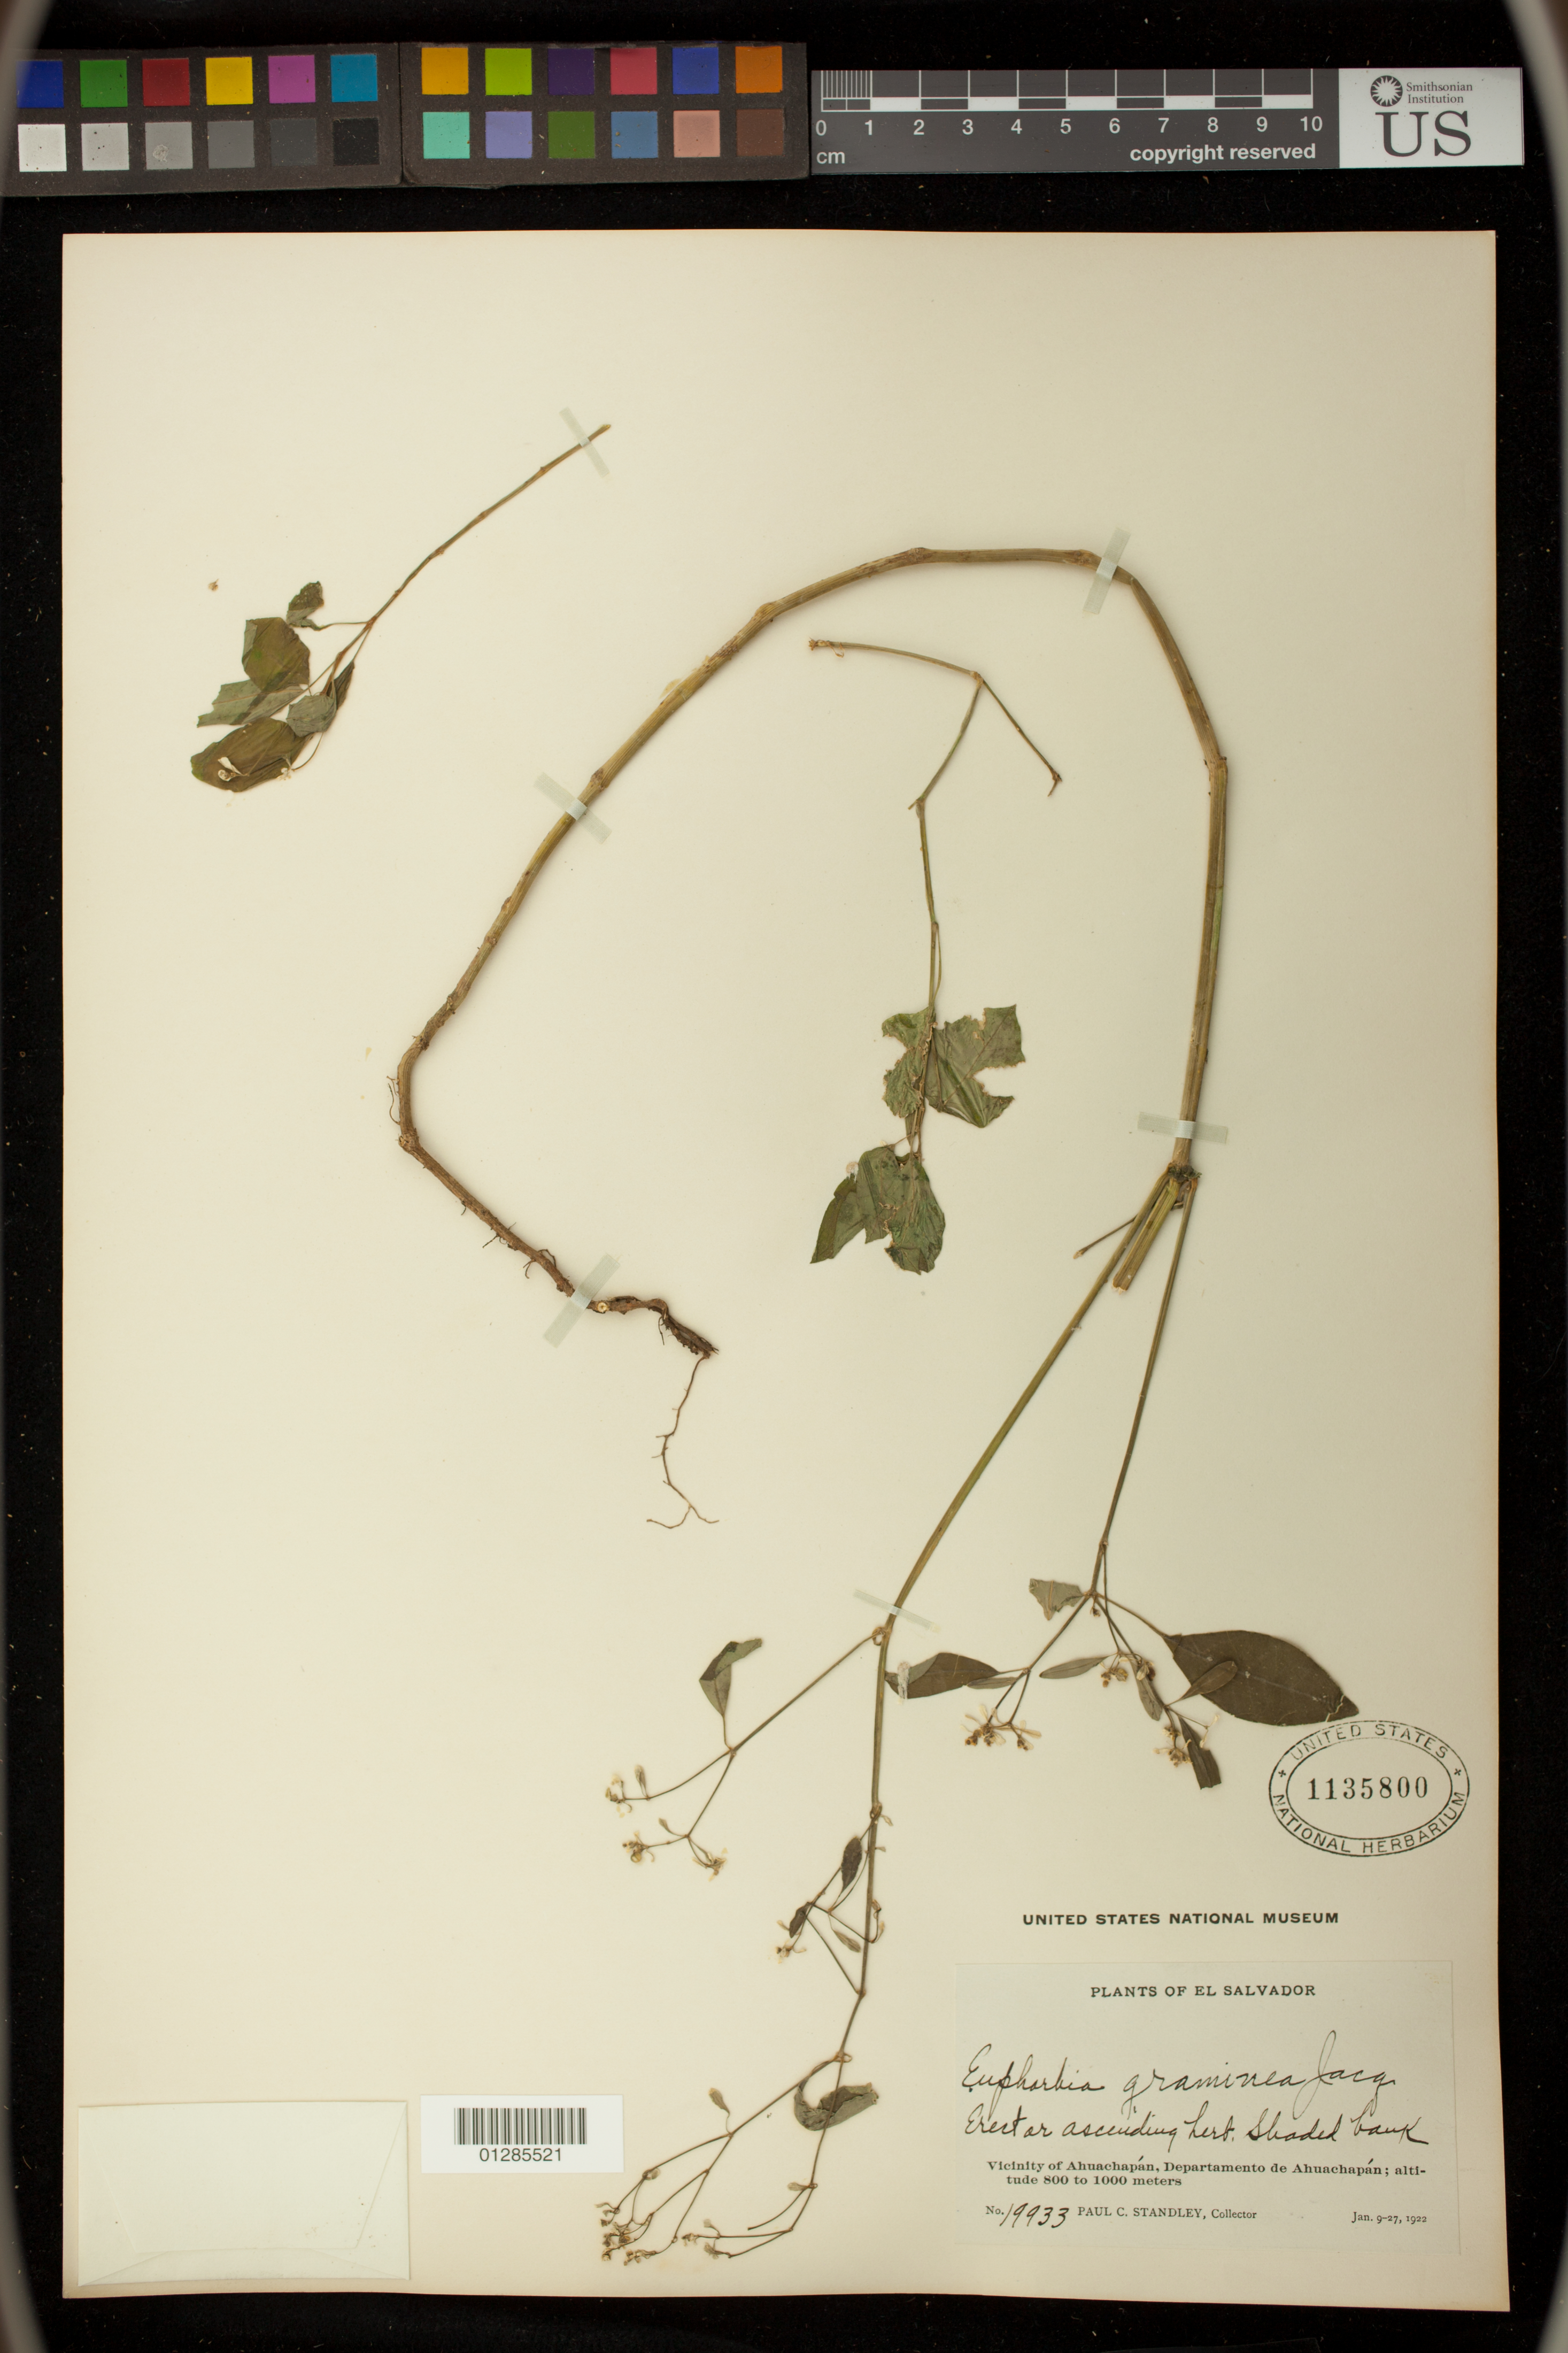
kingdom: Plantae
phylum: Tracheophyta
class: Magnoliopsida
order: Malpighiales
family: Euphorbiaceae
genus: Euphorbia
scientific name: Euphorbia graminea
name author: Jacq.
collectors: Standley, Paul Carpenter, Steyermark, Julian Alfred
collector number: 19933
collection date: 1922-01-09/1922-01-27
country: El Salvador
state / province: Ahuachapan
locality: Vicinity of Ahuachapan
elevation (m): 800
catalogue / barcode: US 1135800